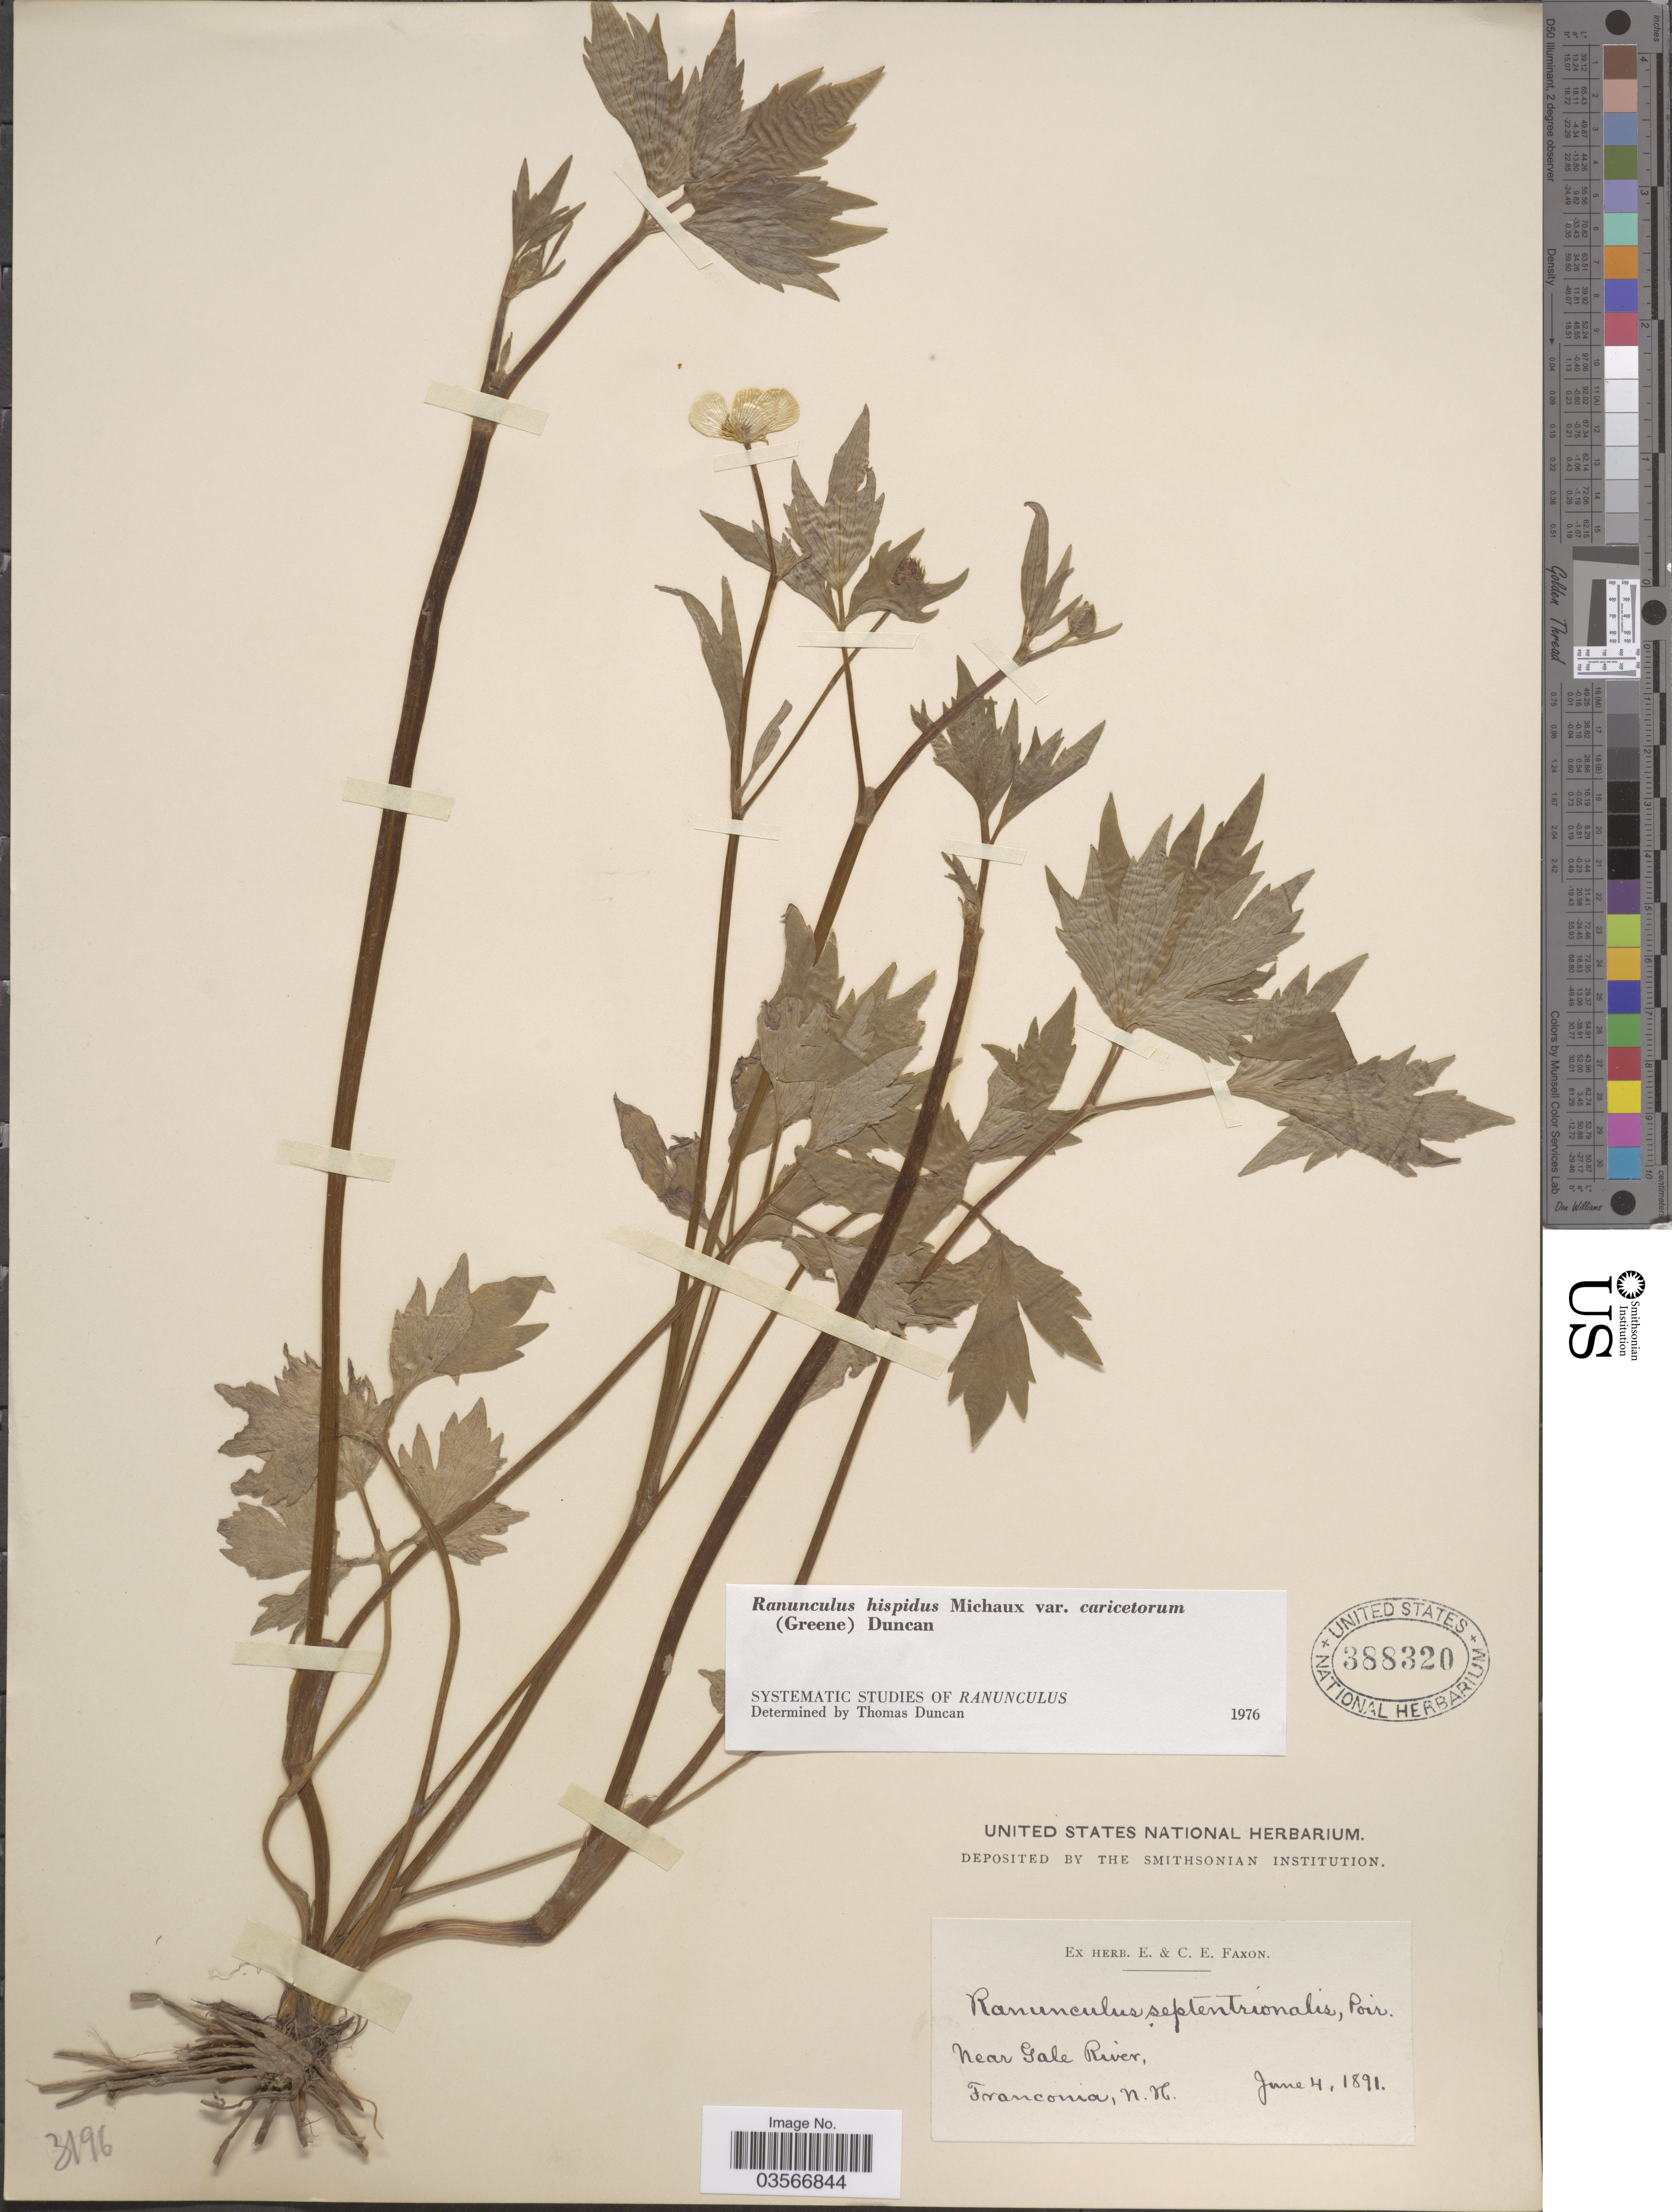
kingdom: Plantae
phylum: Tracheophyta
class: Magnoliopsida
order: Ranunculales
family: Ranunculaceae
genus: Ranunculus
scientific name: Ranunculus hispidus var. caricetorum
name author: Michx.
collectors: ex herb. E. & C.E. Faxon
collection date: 1891-06-04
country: United States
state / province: New Hampshire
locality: Near Gale River, Franconia.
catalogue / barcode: US 388320